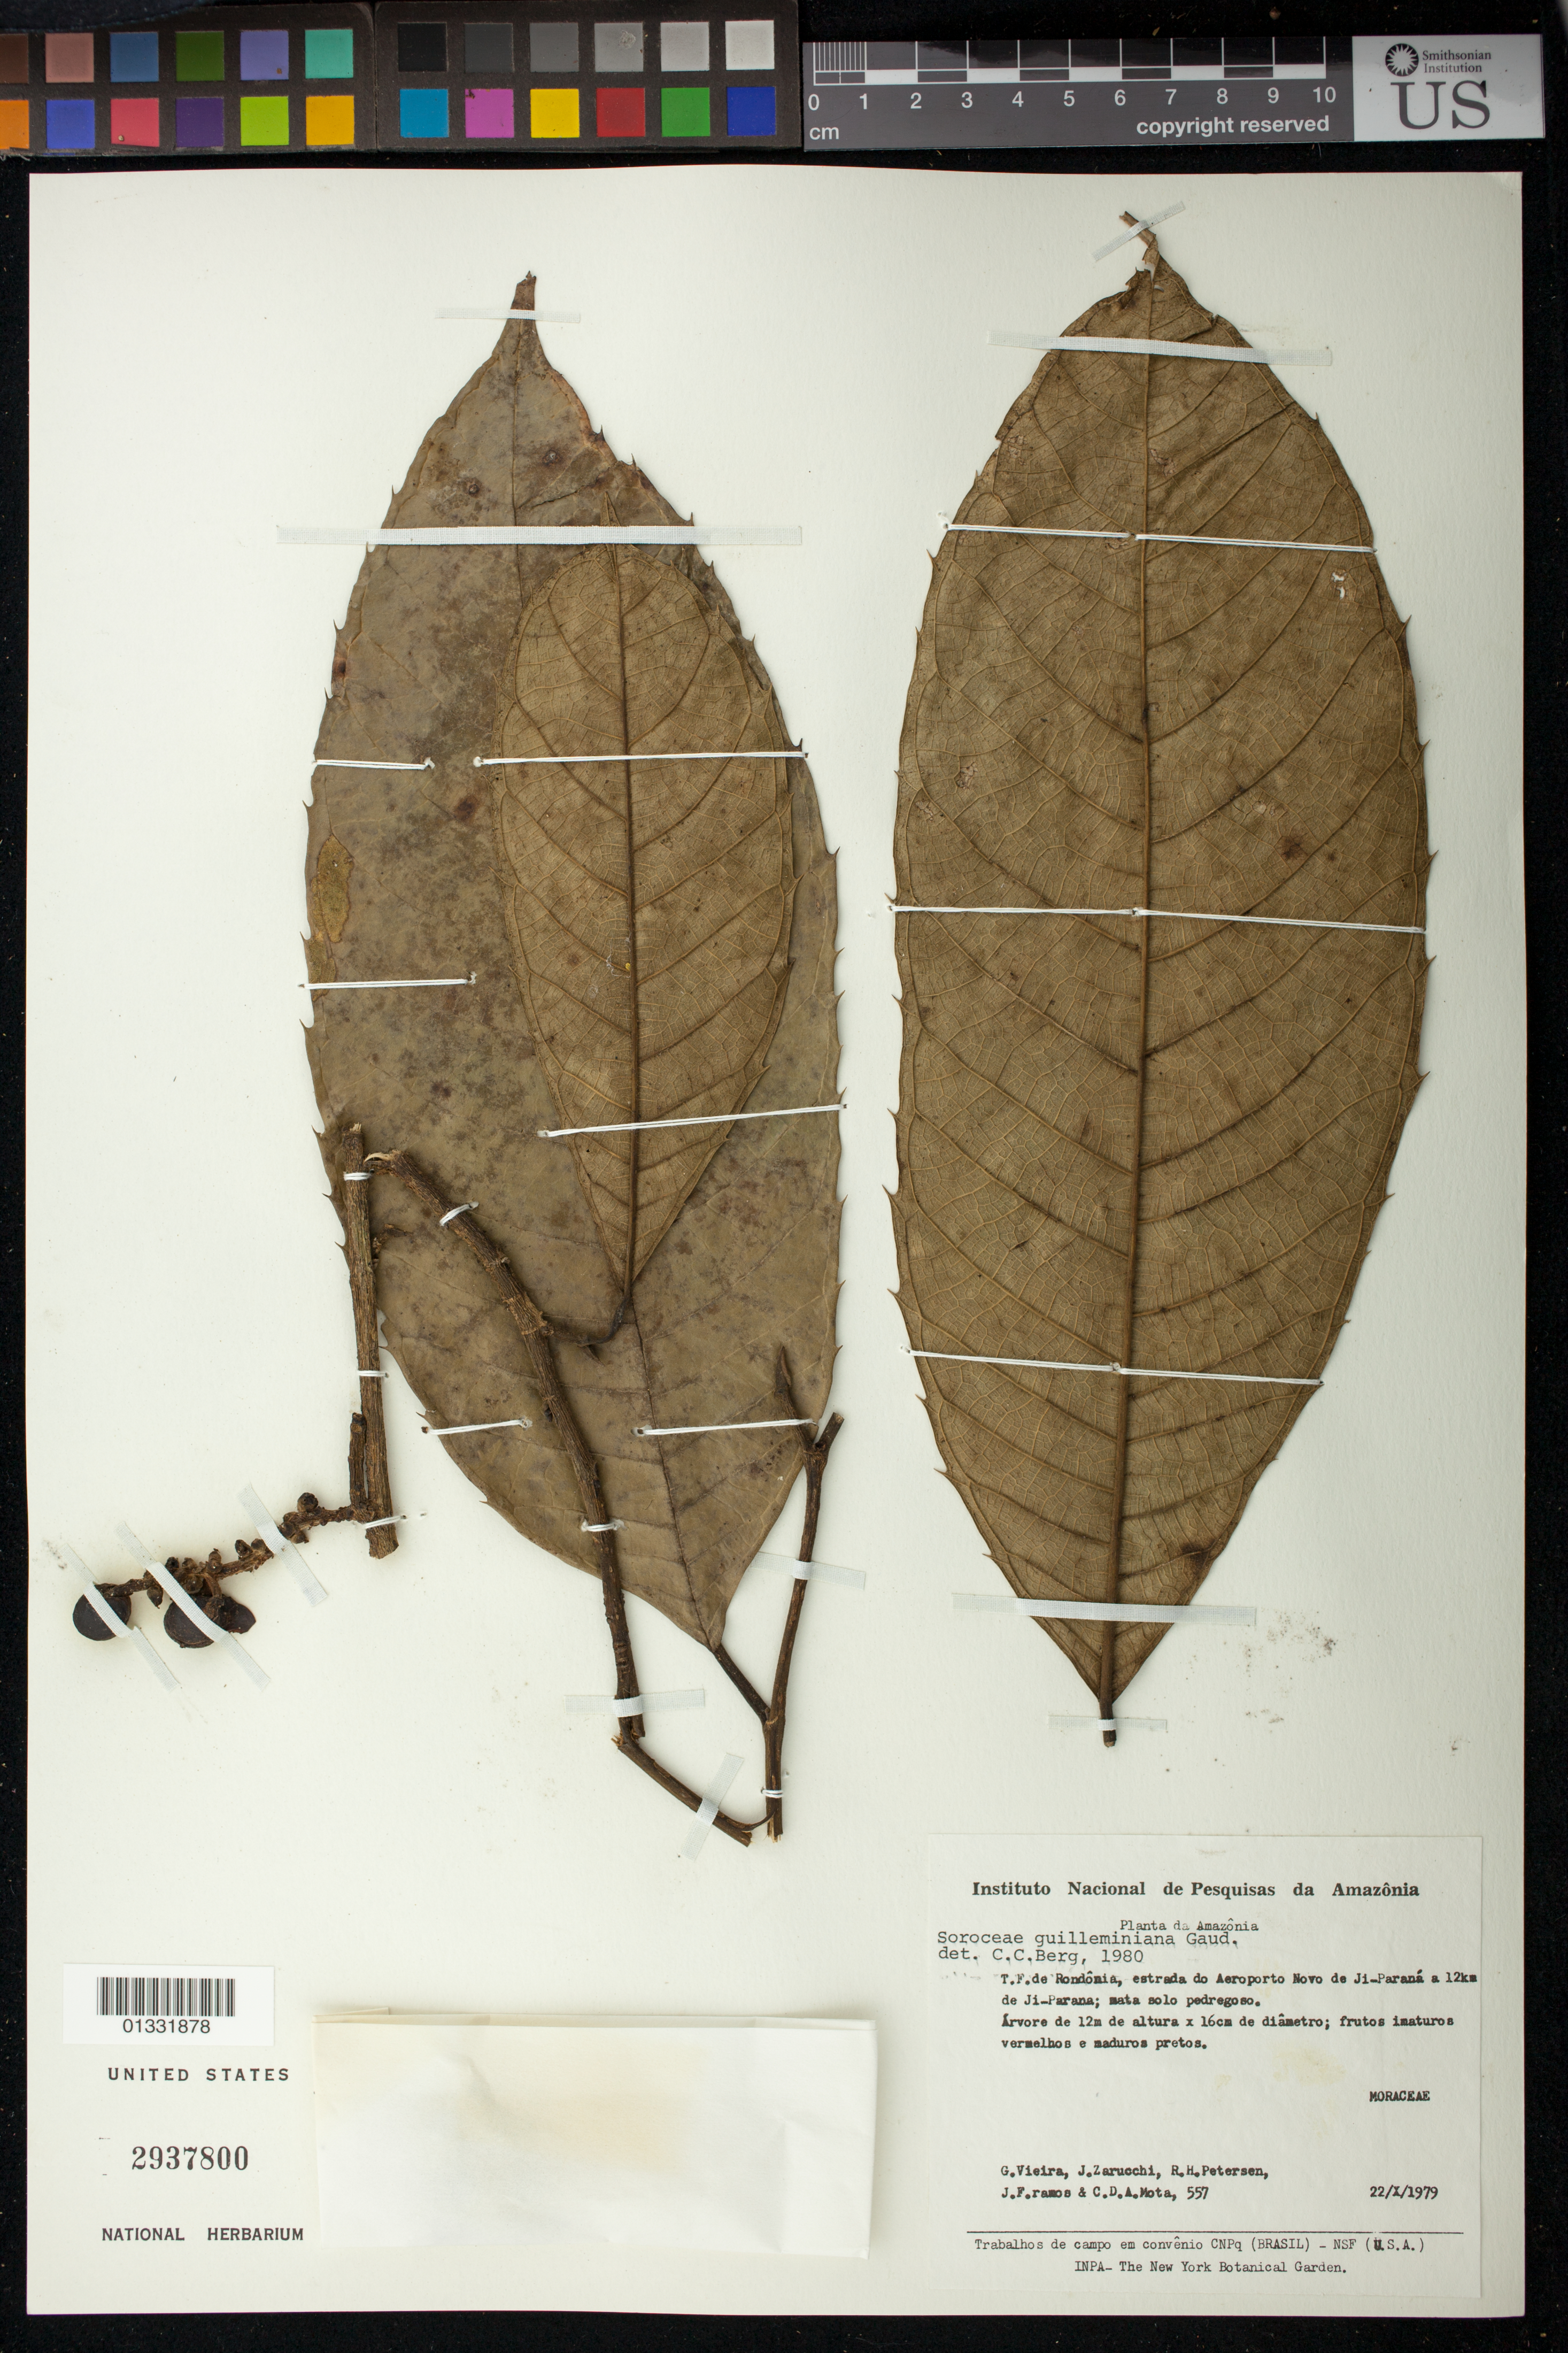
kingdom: Plantae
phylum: Tracheophyta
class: Magnoliopsida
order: Rosales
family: Moraceae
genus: Sorocea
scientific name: Sorocea guilleminiana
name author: Gaudich.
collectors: G. Vieira, J. L. Zarucchi, R. H. Petersen, J. F. Ramos & C. D. A. Mota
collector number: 557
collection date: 1979-10-22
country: Brazil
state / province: Rondônia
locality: Estrada do Aeroporto novo de Ji-Paraná, a 12 km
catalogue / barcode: US 2937800